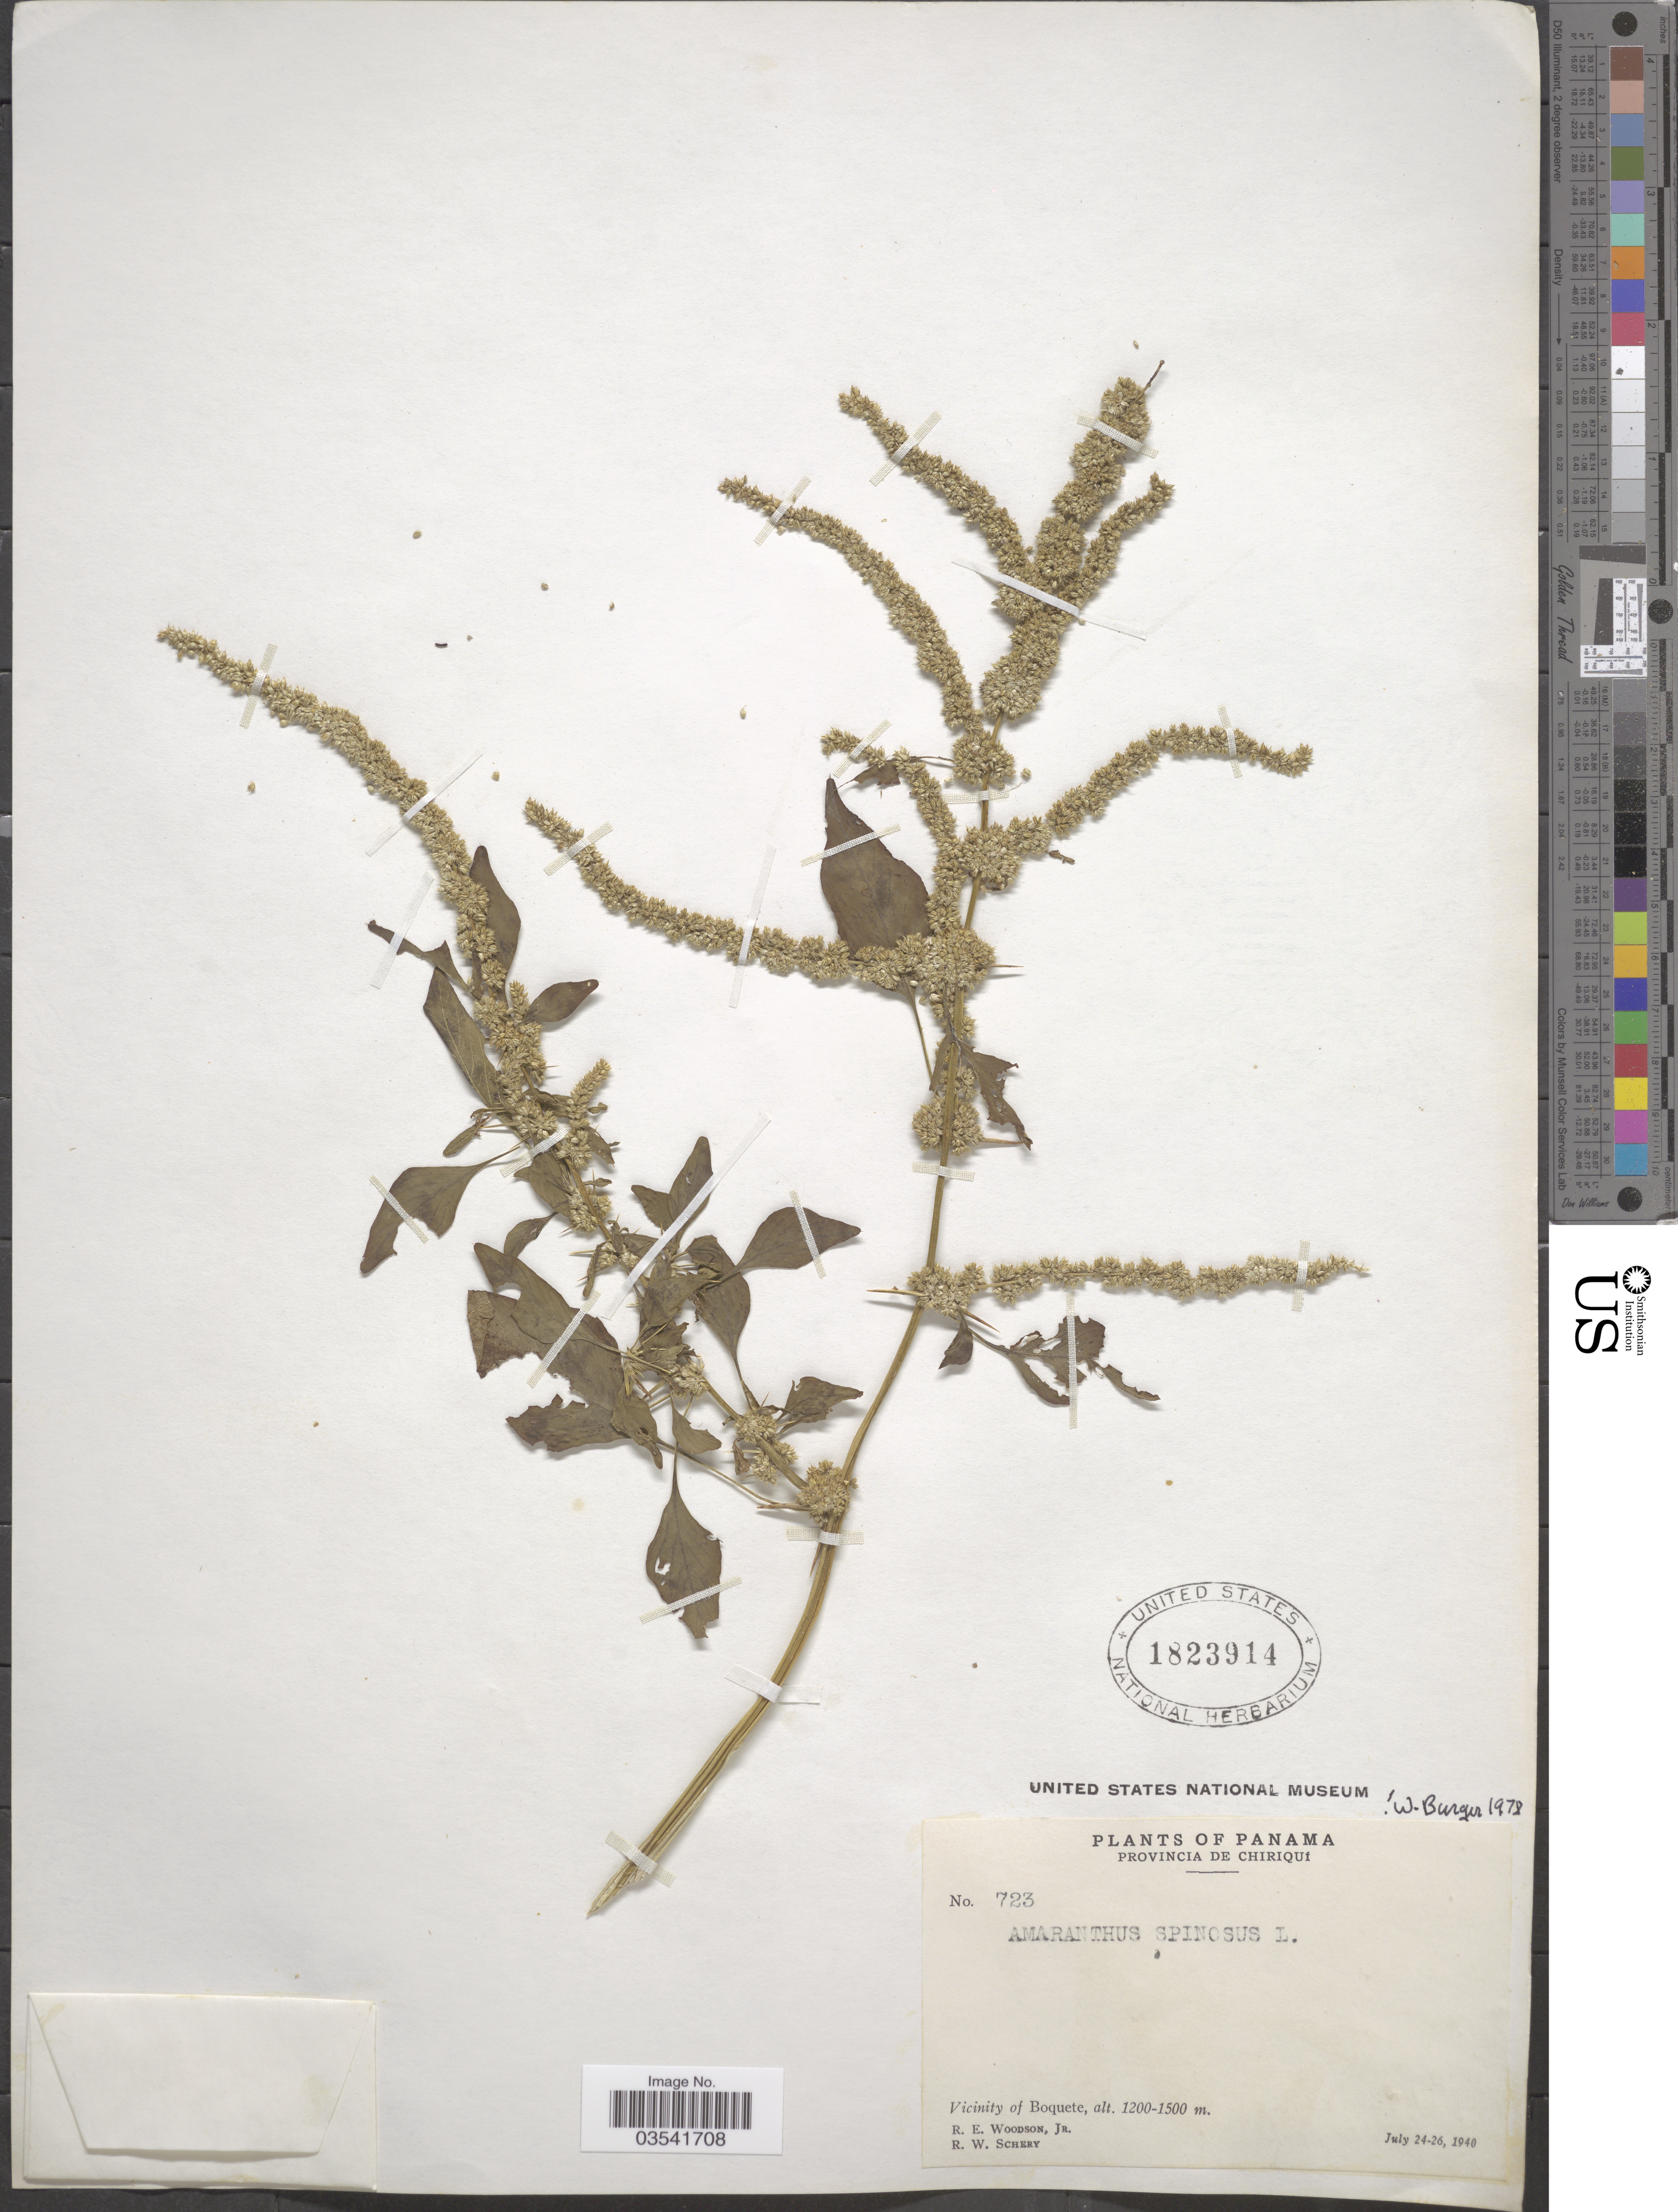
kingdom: Plantae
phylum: Tracheophyta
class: Magnoliopsida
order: Caryophyllales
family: Amaranthaceae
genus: Amaranthus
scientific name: Amaranthus spinosus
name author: L.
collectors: R. E. Woodson & R. W. Schery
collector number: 723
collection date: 1940-07-24/1940-07-26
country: Panama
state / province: Chiriqui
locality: Vicinity of Boquete.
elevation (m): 1200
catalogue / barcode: US 1823914